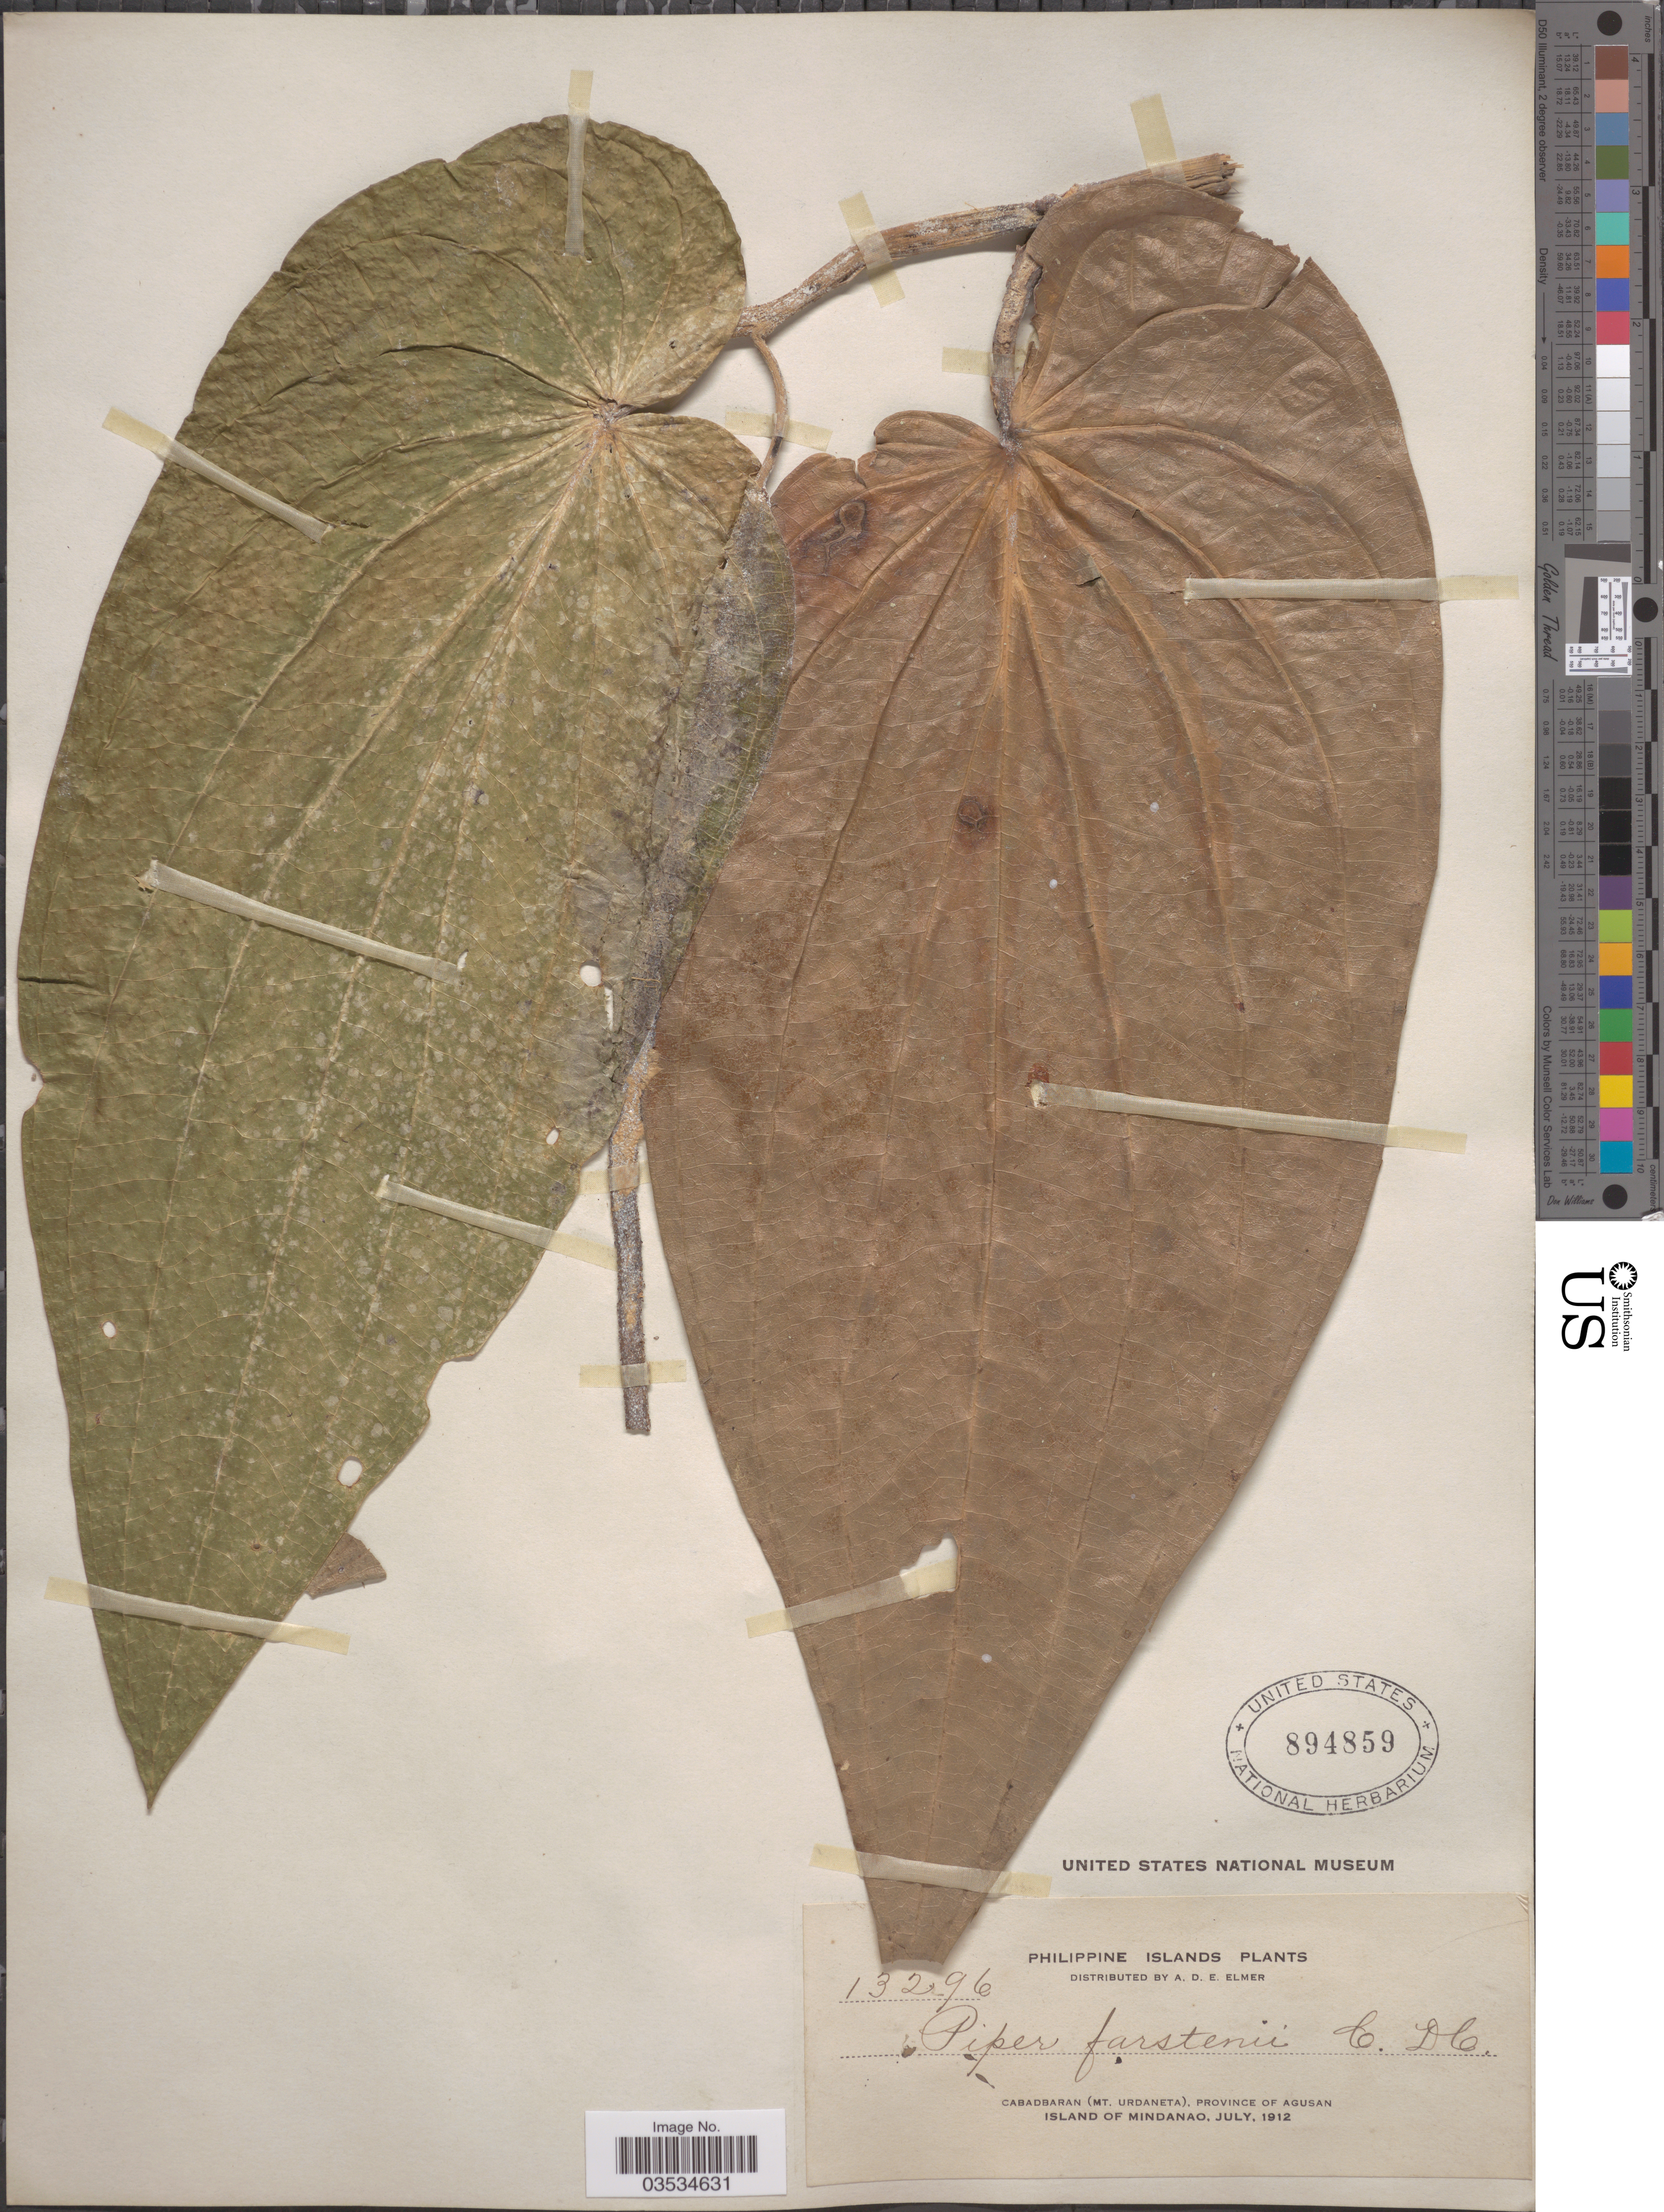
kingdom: Plantae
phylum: Tracheophyta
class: Magnoliopsida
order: Piperales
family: Piperaceae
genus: Piper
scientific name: Piper decumanum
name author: (Rumph.) L.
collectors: A. D. E. Elmer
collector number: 13296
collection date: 1912-07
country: Philippines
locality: Philippine Islands. Cabadabaran (Mt. Urdaneta), Province of Agusan. Island of Mindanao.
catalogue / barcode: US 894859